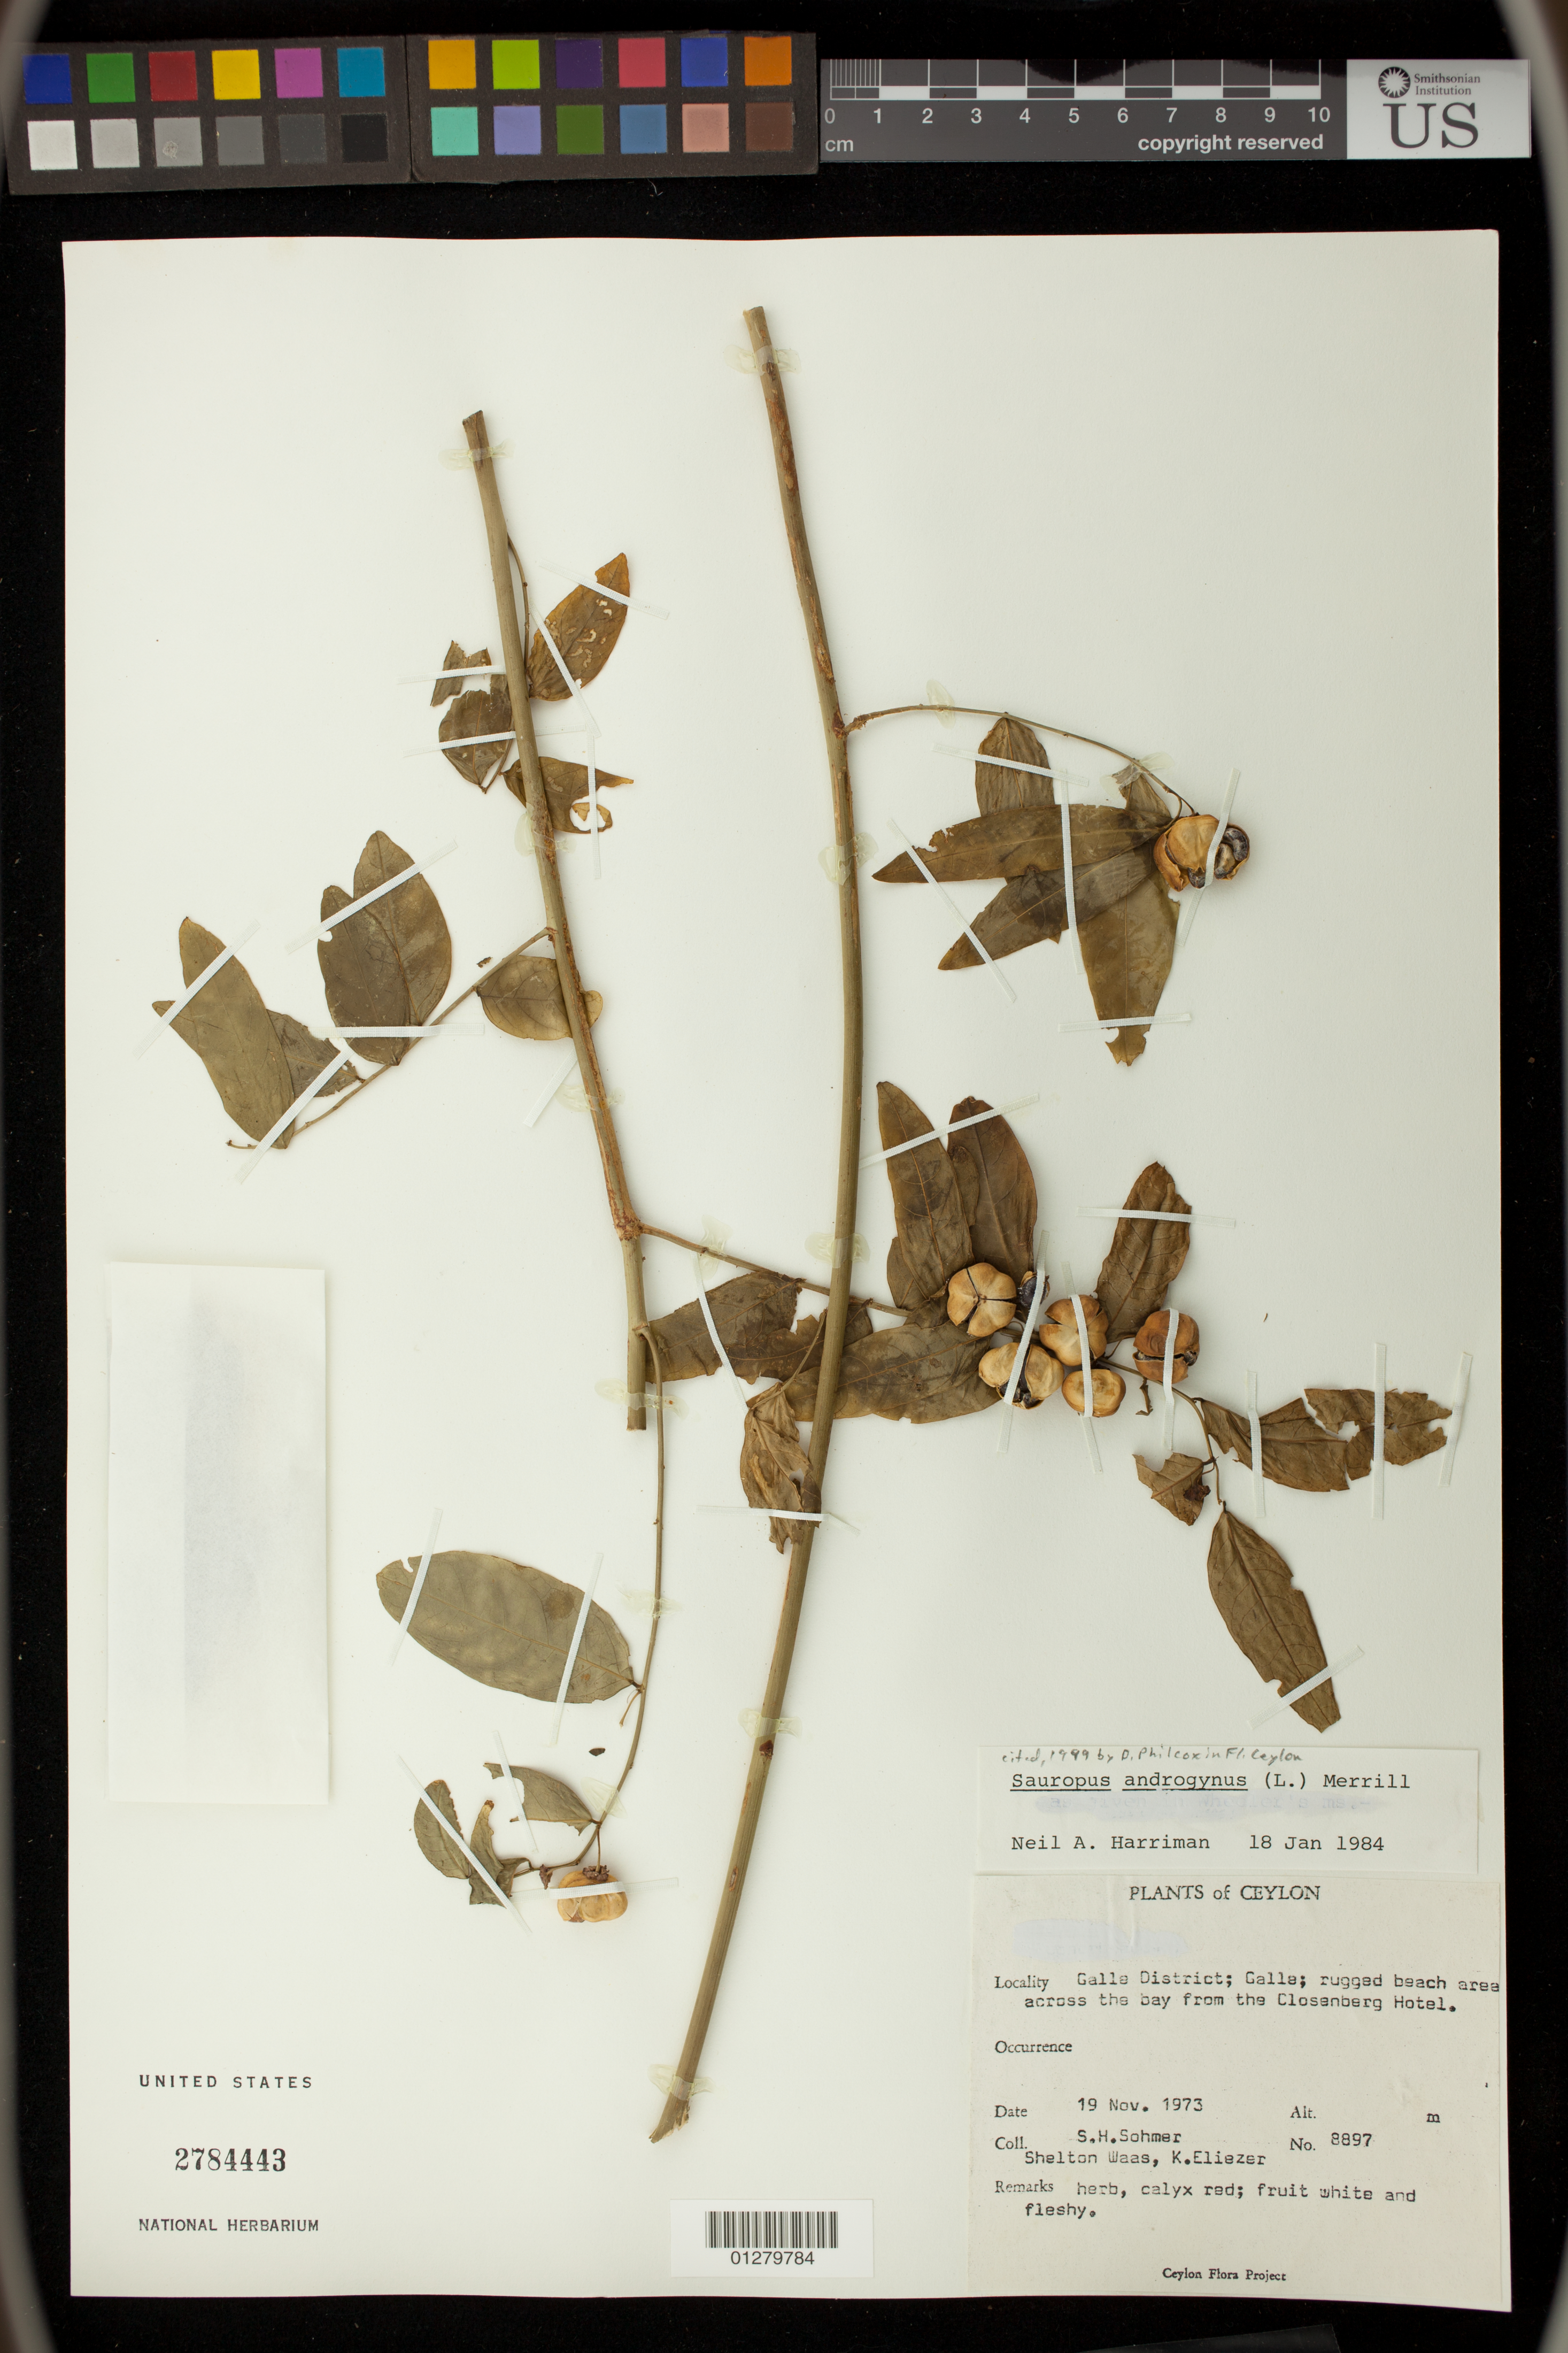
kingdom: Plantae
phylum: Tracheophyta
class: Magnoliopsida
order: Malpighiales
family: Phyllanthaceae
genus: Sauropus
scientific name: Sauropus androgynus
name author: (L.) Merr.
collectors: S. H. Sohmer, S. Waas & K. Eliezer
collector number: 8897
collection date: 1973-11-19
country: Sri Lanka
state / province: Southern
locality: Galle District; Galle; rugged beach area across the bay from the Closenberg Hotel.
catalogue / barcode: US 2784443